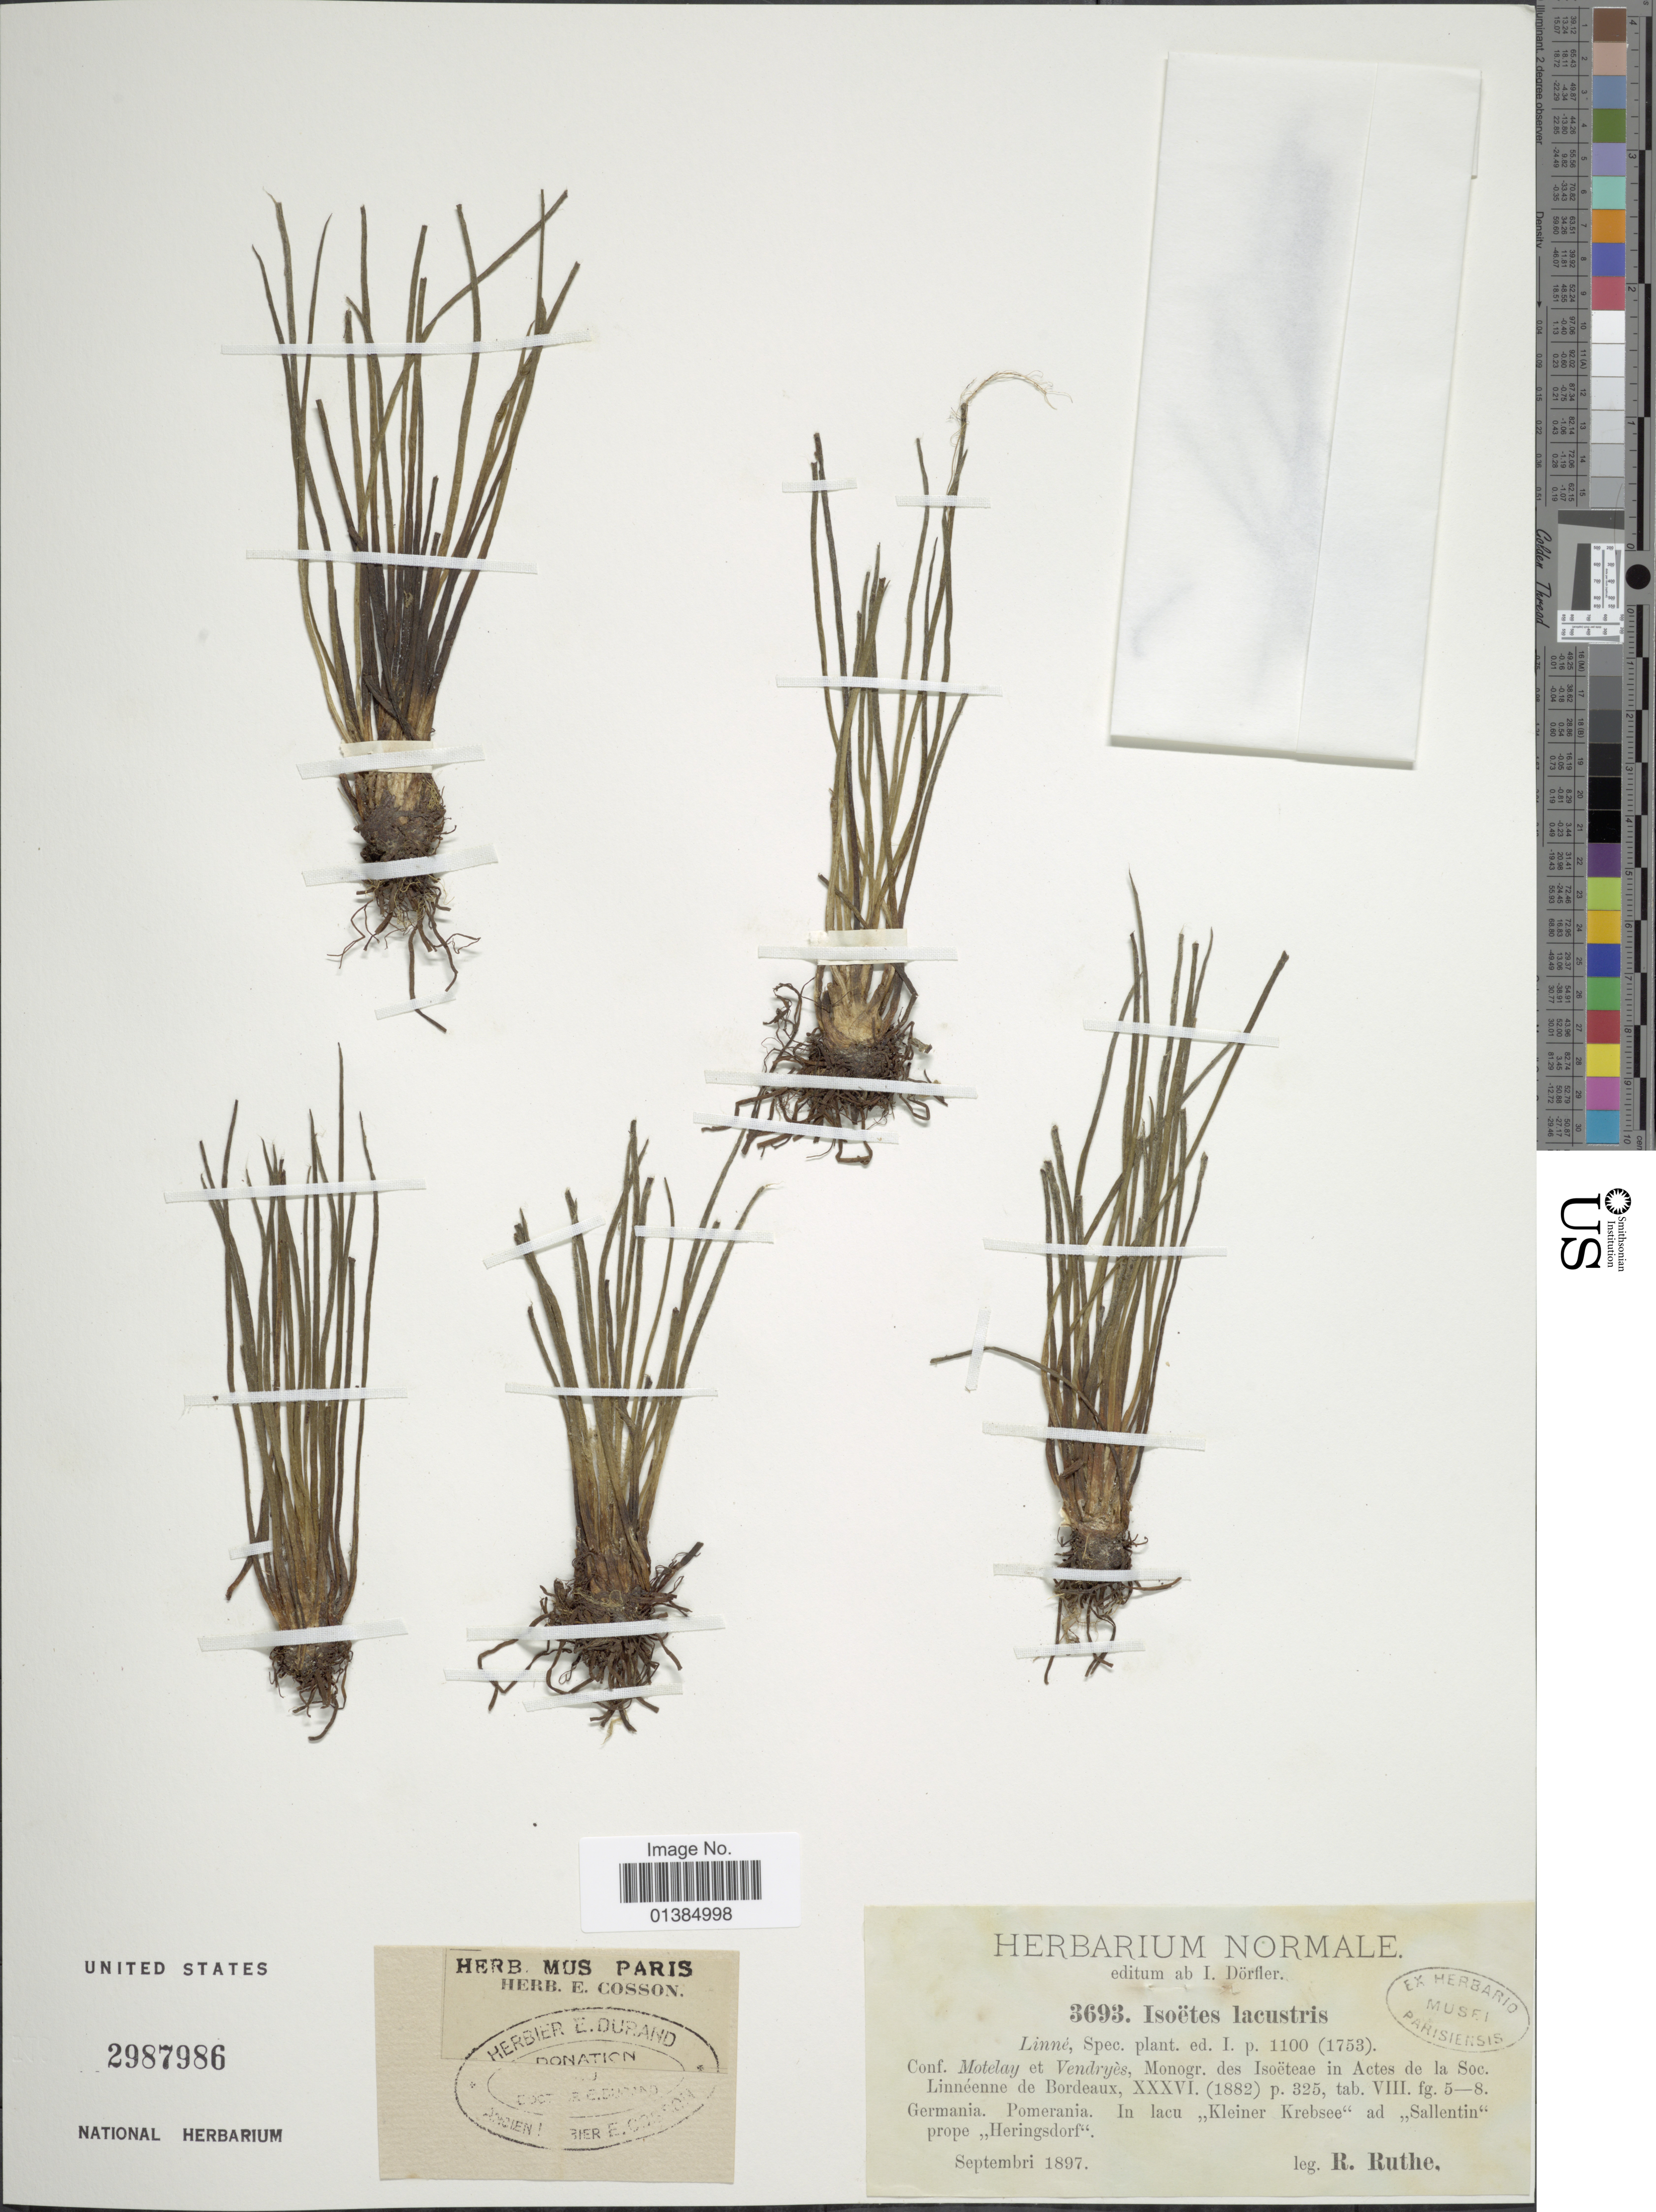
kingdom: Plantae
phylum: Tracheophyta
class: Lycopodiopsida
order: Isoetales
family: Isoetaceae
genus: Isoetes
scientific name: Isoetes lacustris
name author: L.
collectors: R. Ruthe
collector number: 3693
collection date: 1897-09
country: Germany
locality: Pomerania. In lacu "Kleiner Krebsee" ad "Sallentin" prope "Heringsdorf".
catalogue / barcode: US 2987986